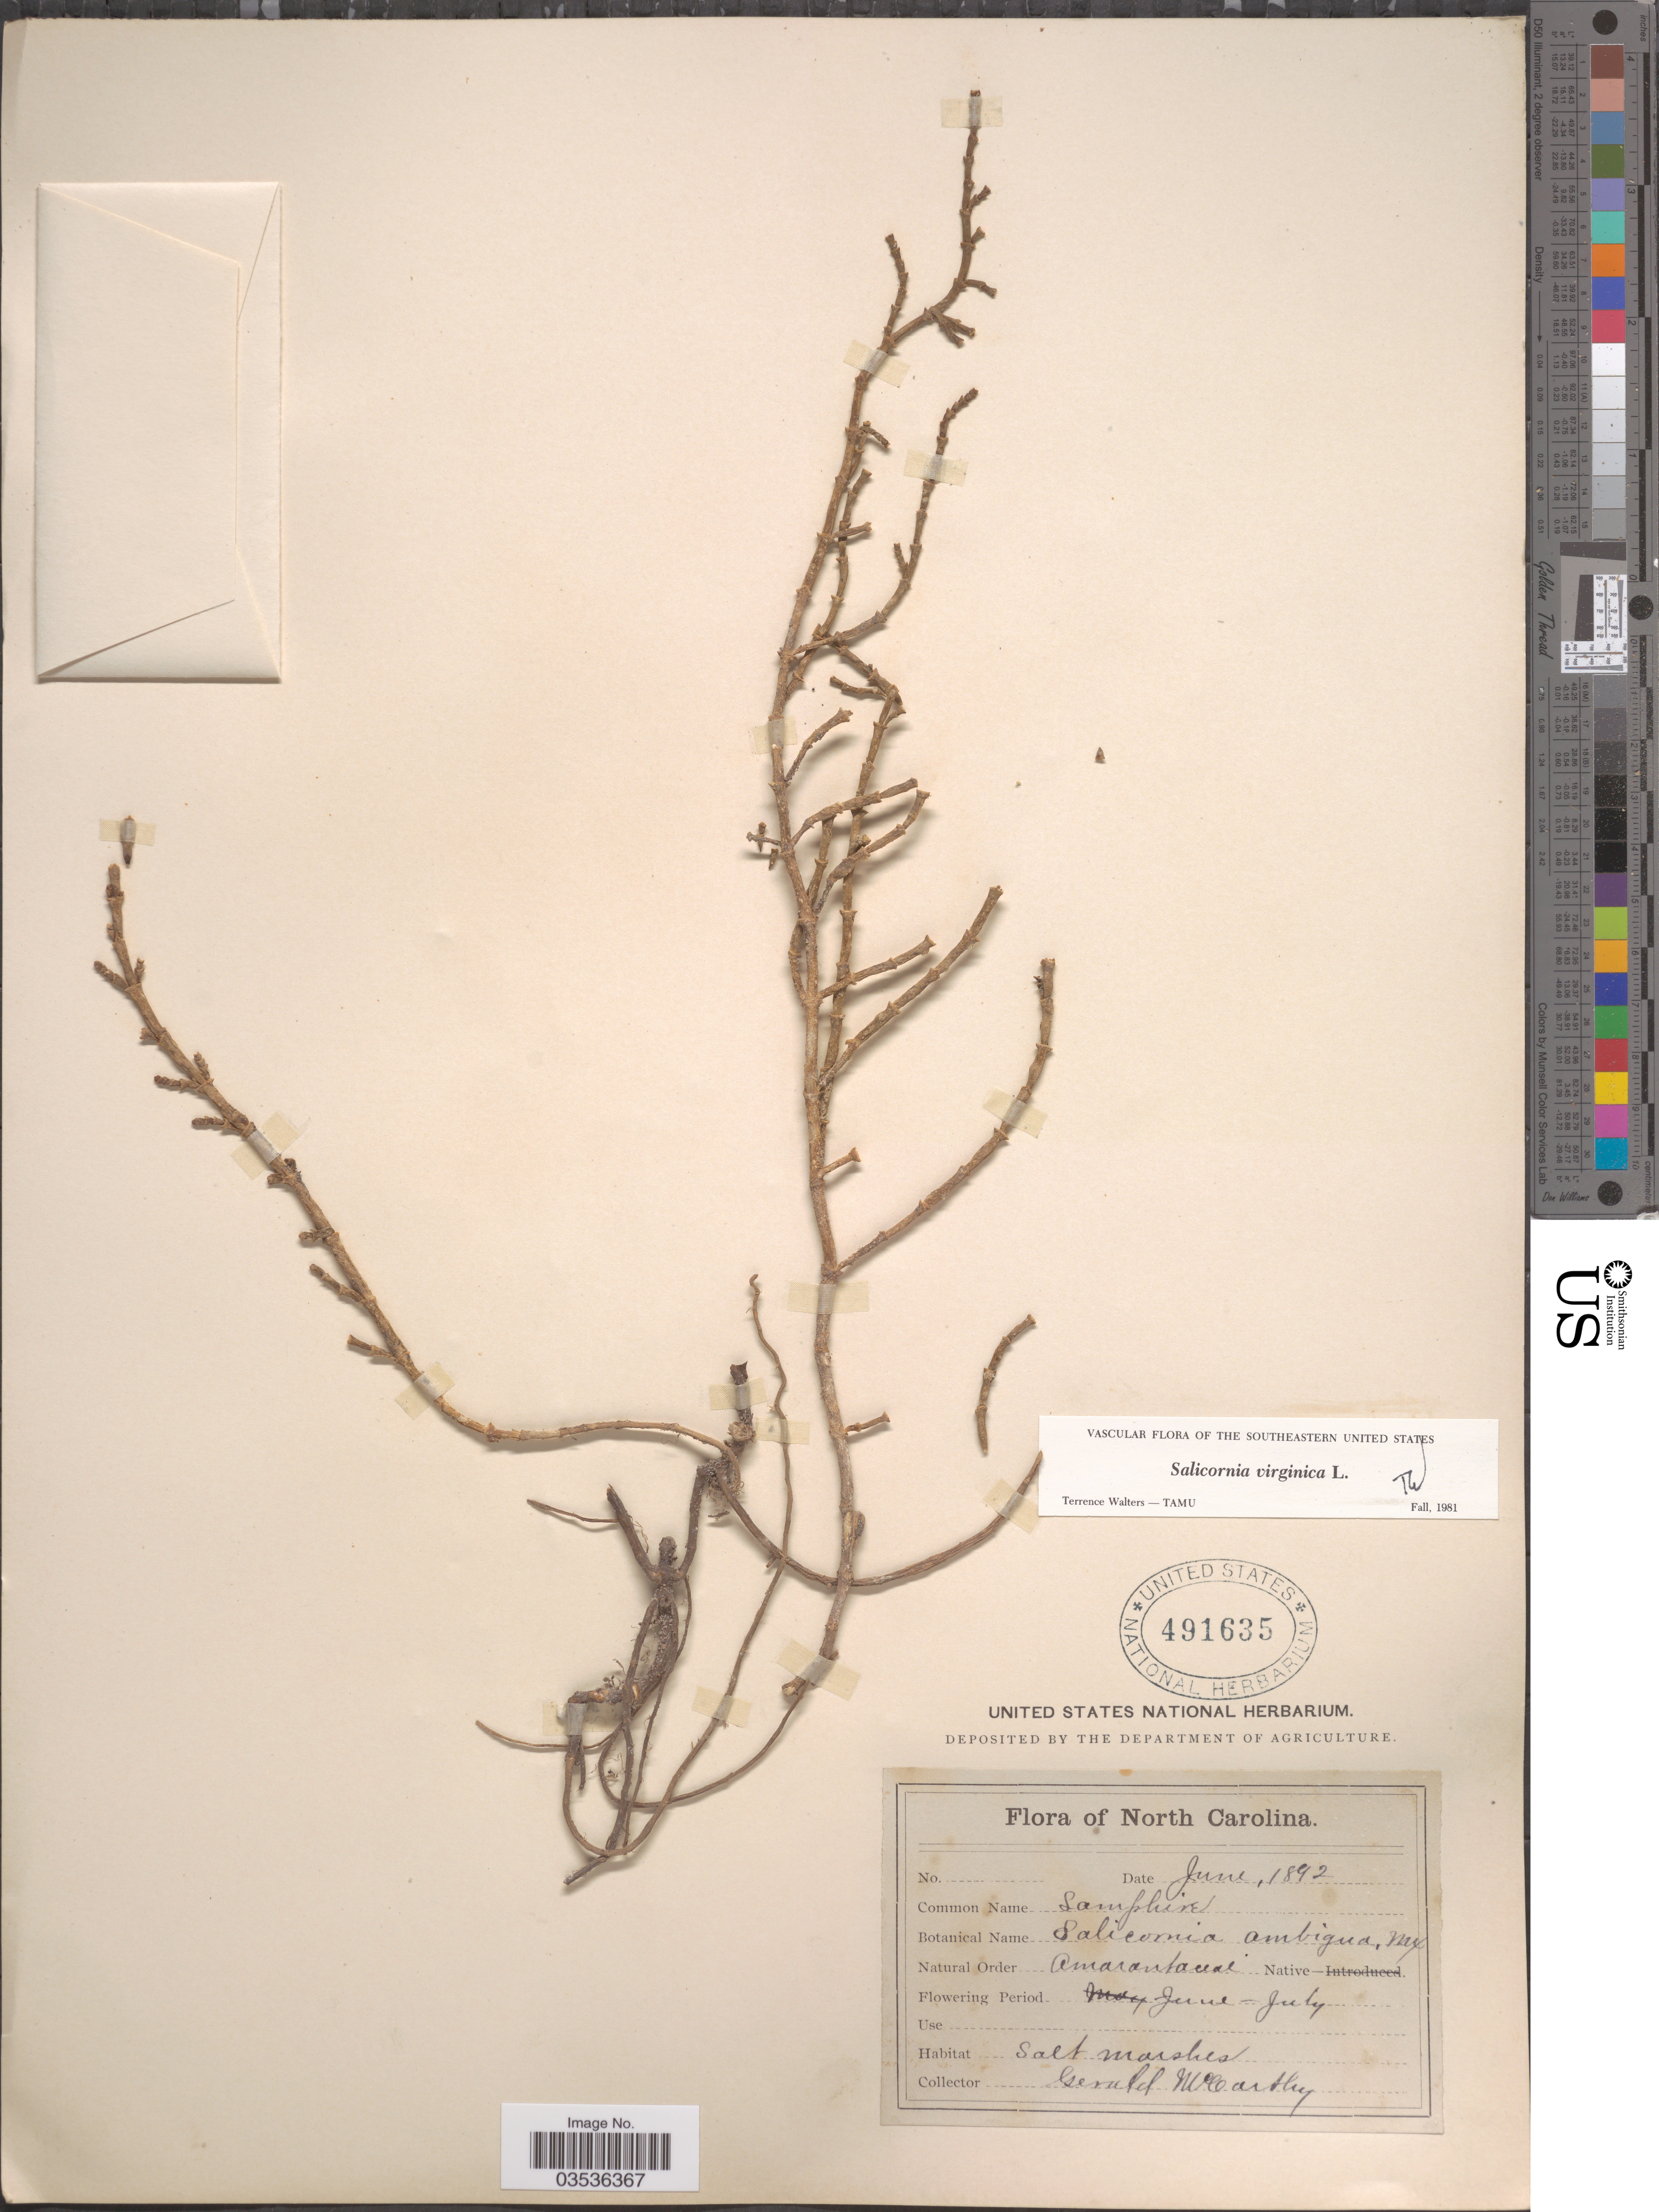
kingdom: Plantae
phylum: Tracheophyta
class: Magnoliopsida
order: Caryophyllales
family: Amaranthaceae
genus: Salicornia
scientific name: Salicornia ambigua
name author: Michx.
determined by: Strong, Mark T., (BOT), Smithsonian Institution - National Museum of Natural History (UNITED STATES)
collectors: G. McCarthy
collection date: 1892-06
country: United States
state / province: North Carolina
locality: Salt marshes.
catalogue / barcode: US 491635